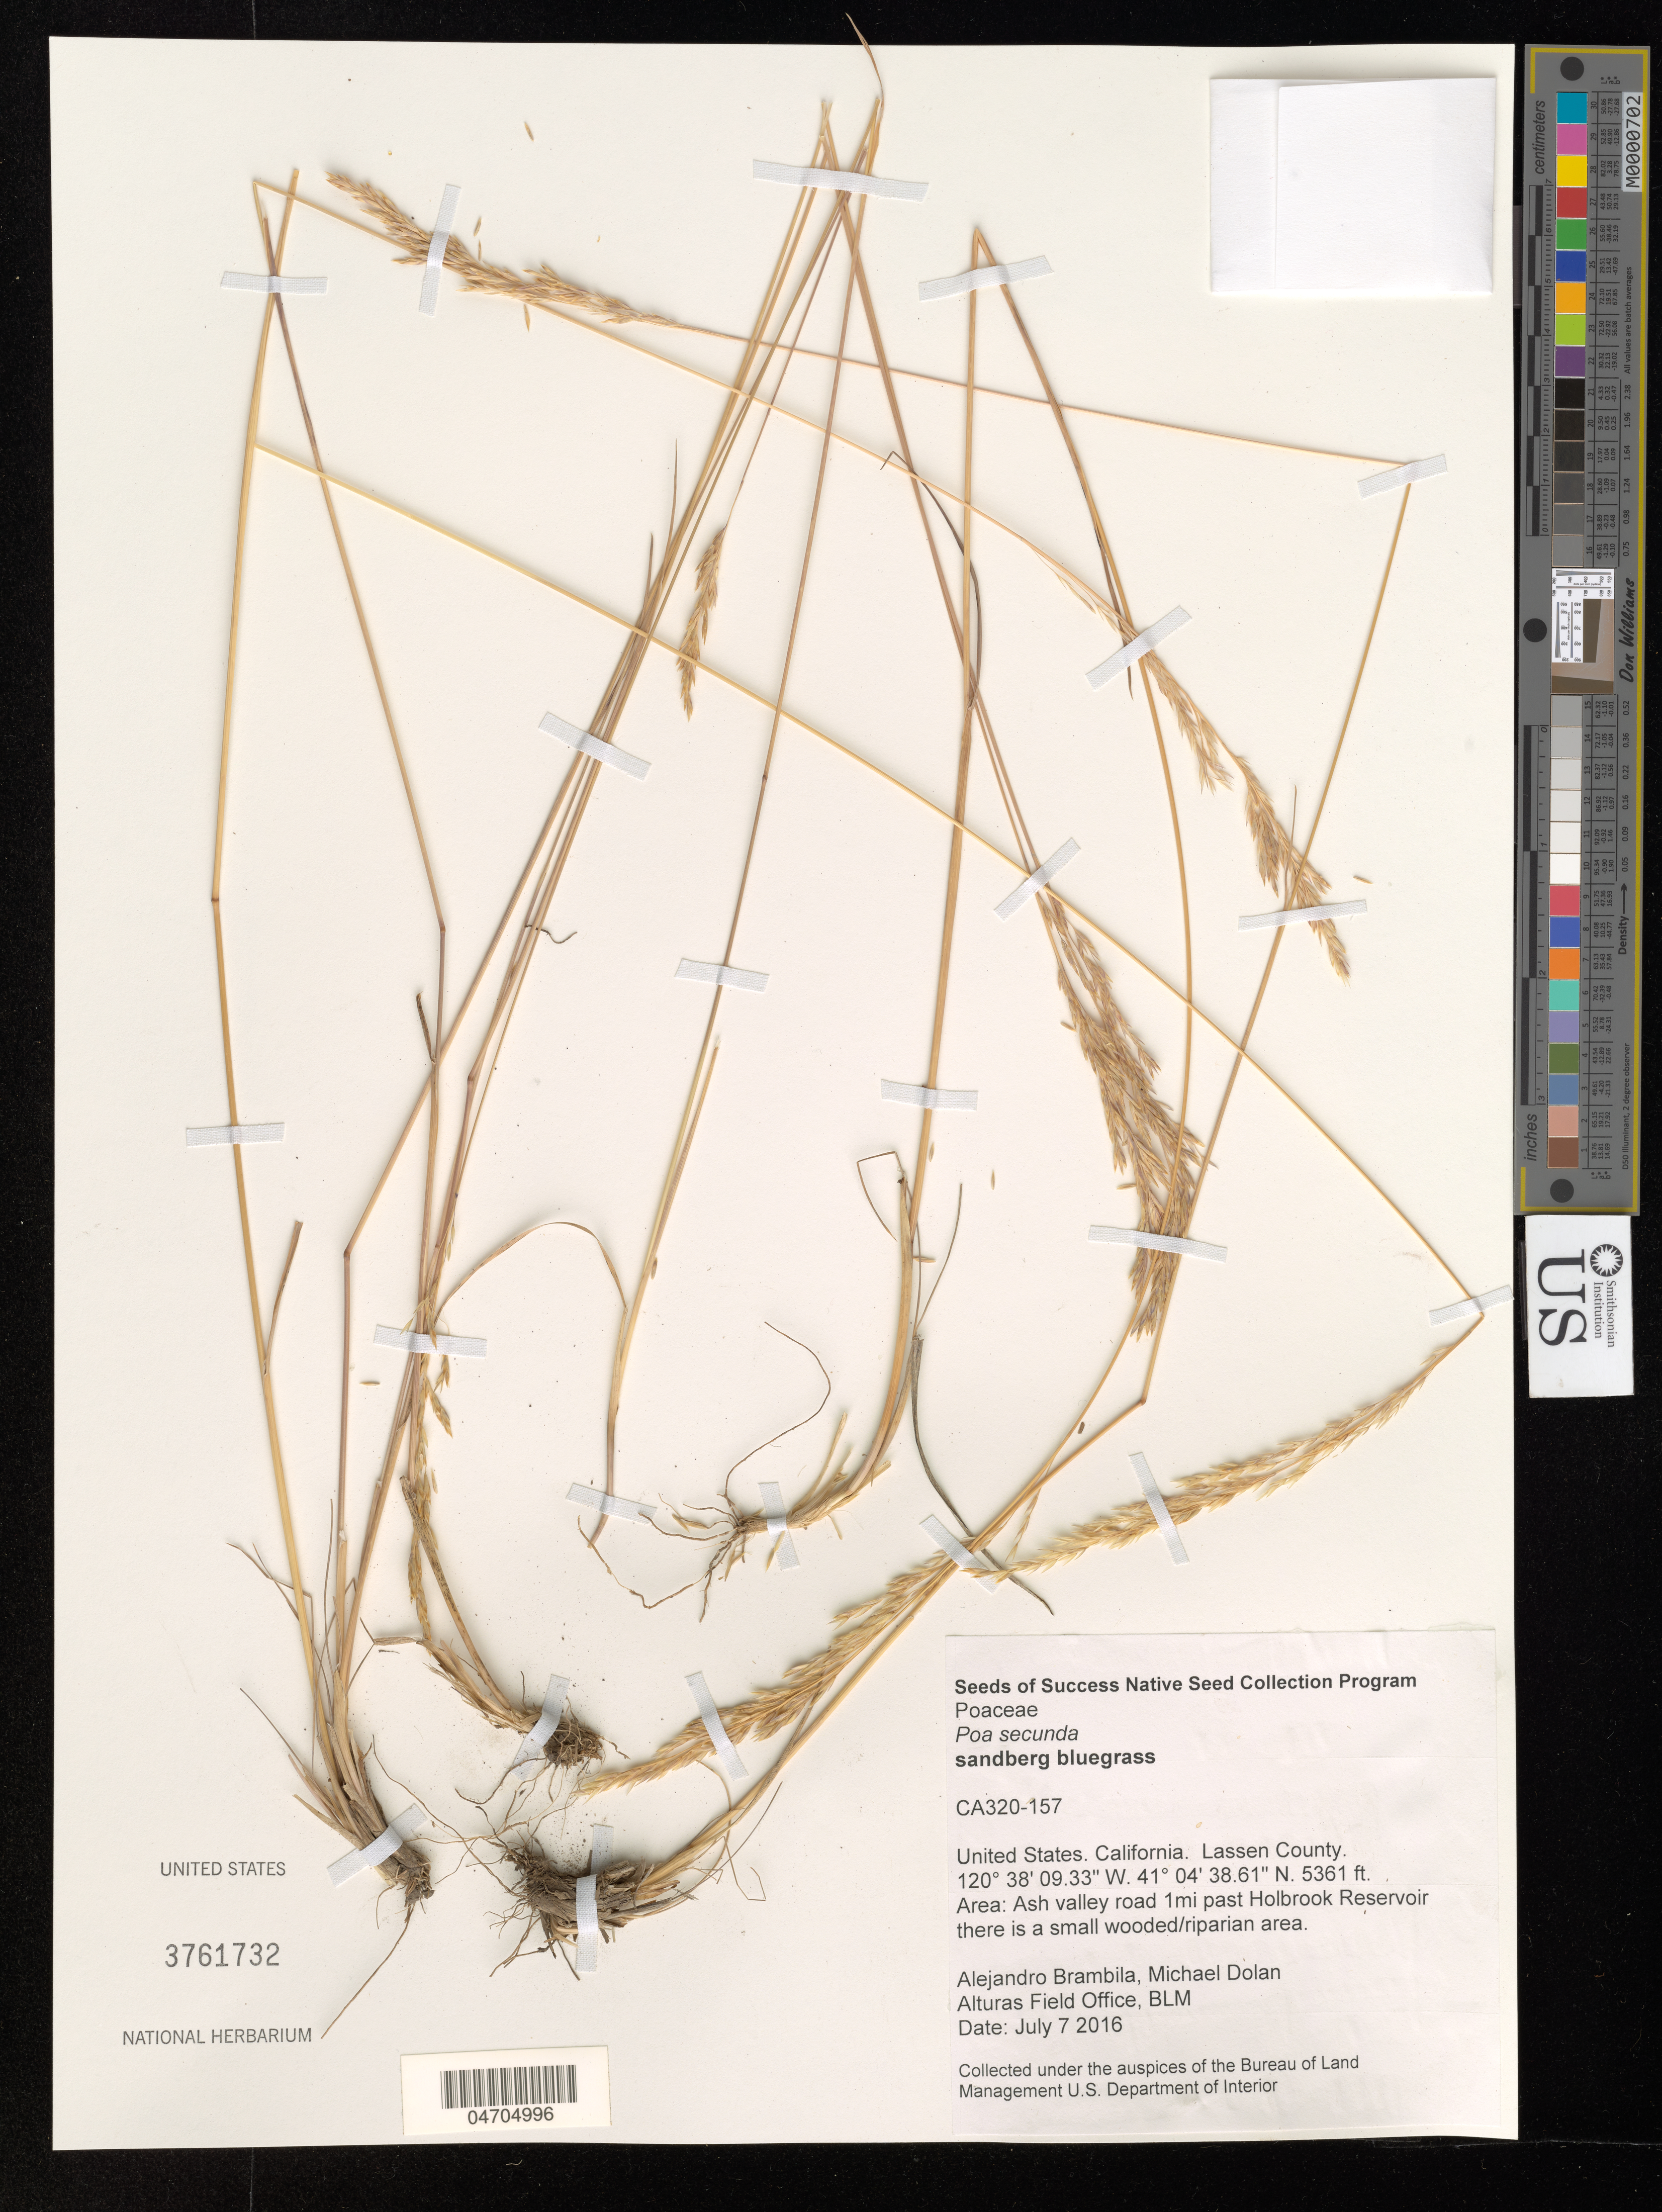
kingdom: Plantae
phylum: Tracheophyta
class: Liliopsida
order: Poales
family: Poaceae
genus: Poa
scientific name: Poa secunda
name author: J. Presl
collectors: A. Brambila & M. Dolan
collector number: CA320-157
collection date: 2016-07-07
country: United States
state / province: California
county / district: Lassen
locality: Lassen County. Area: Ash valley road 1mi past Holbrook Reservoir there is a small wooded/riparian area.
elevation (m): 1634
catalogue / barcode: US 3761732